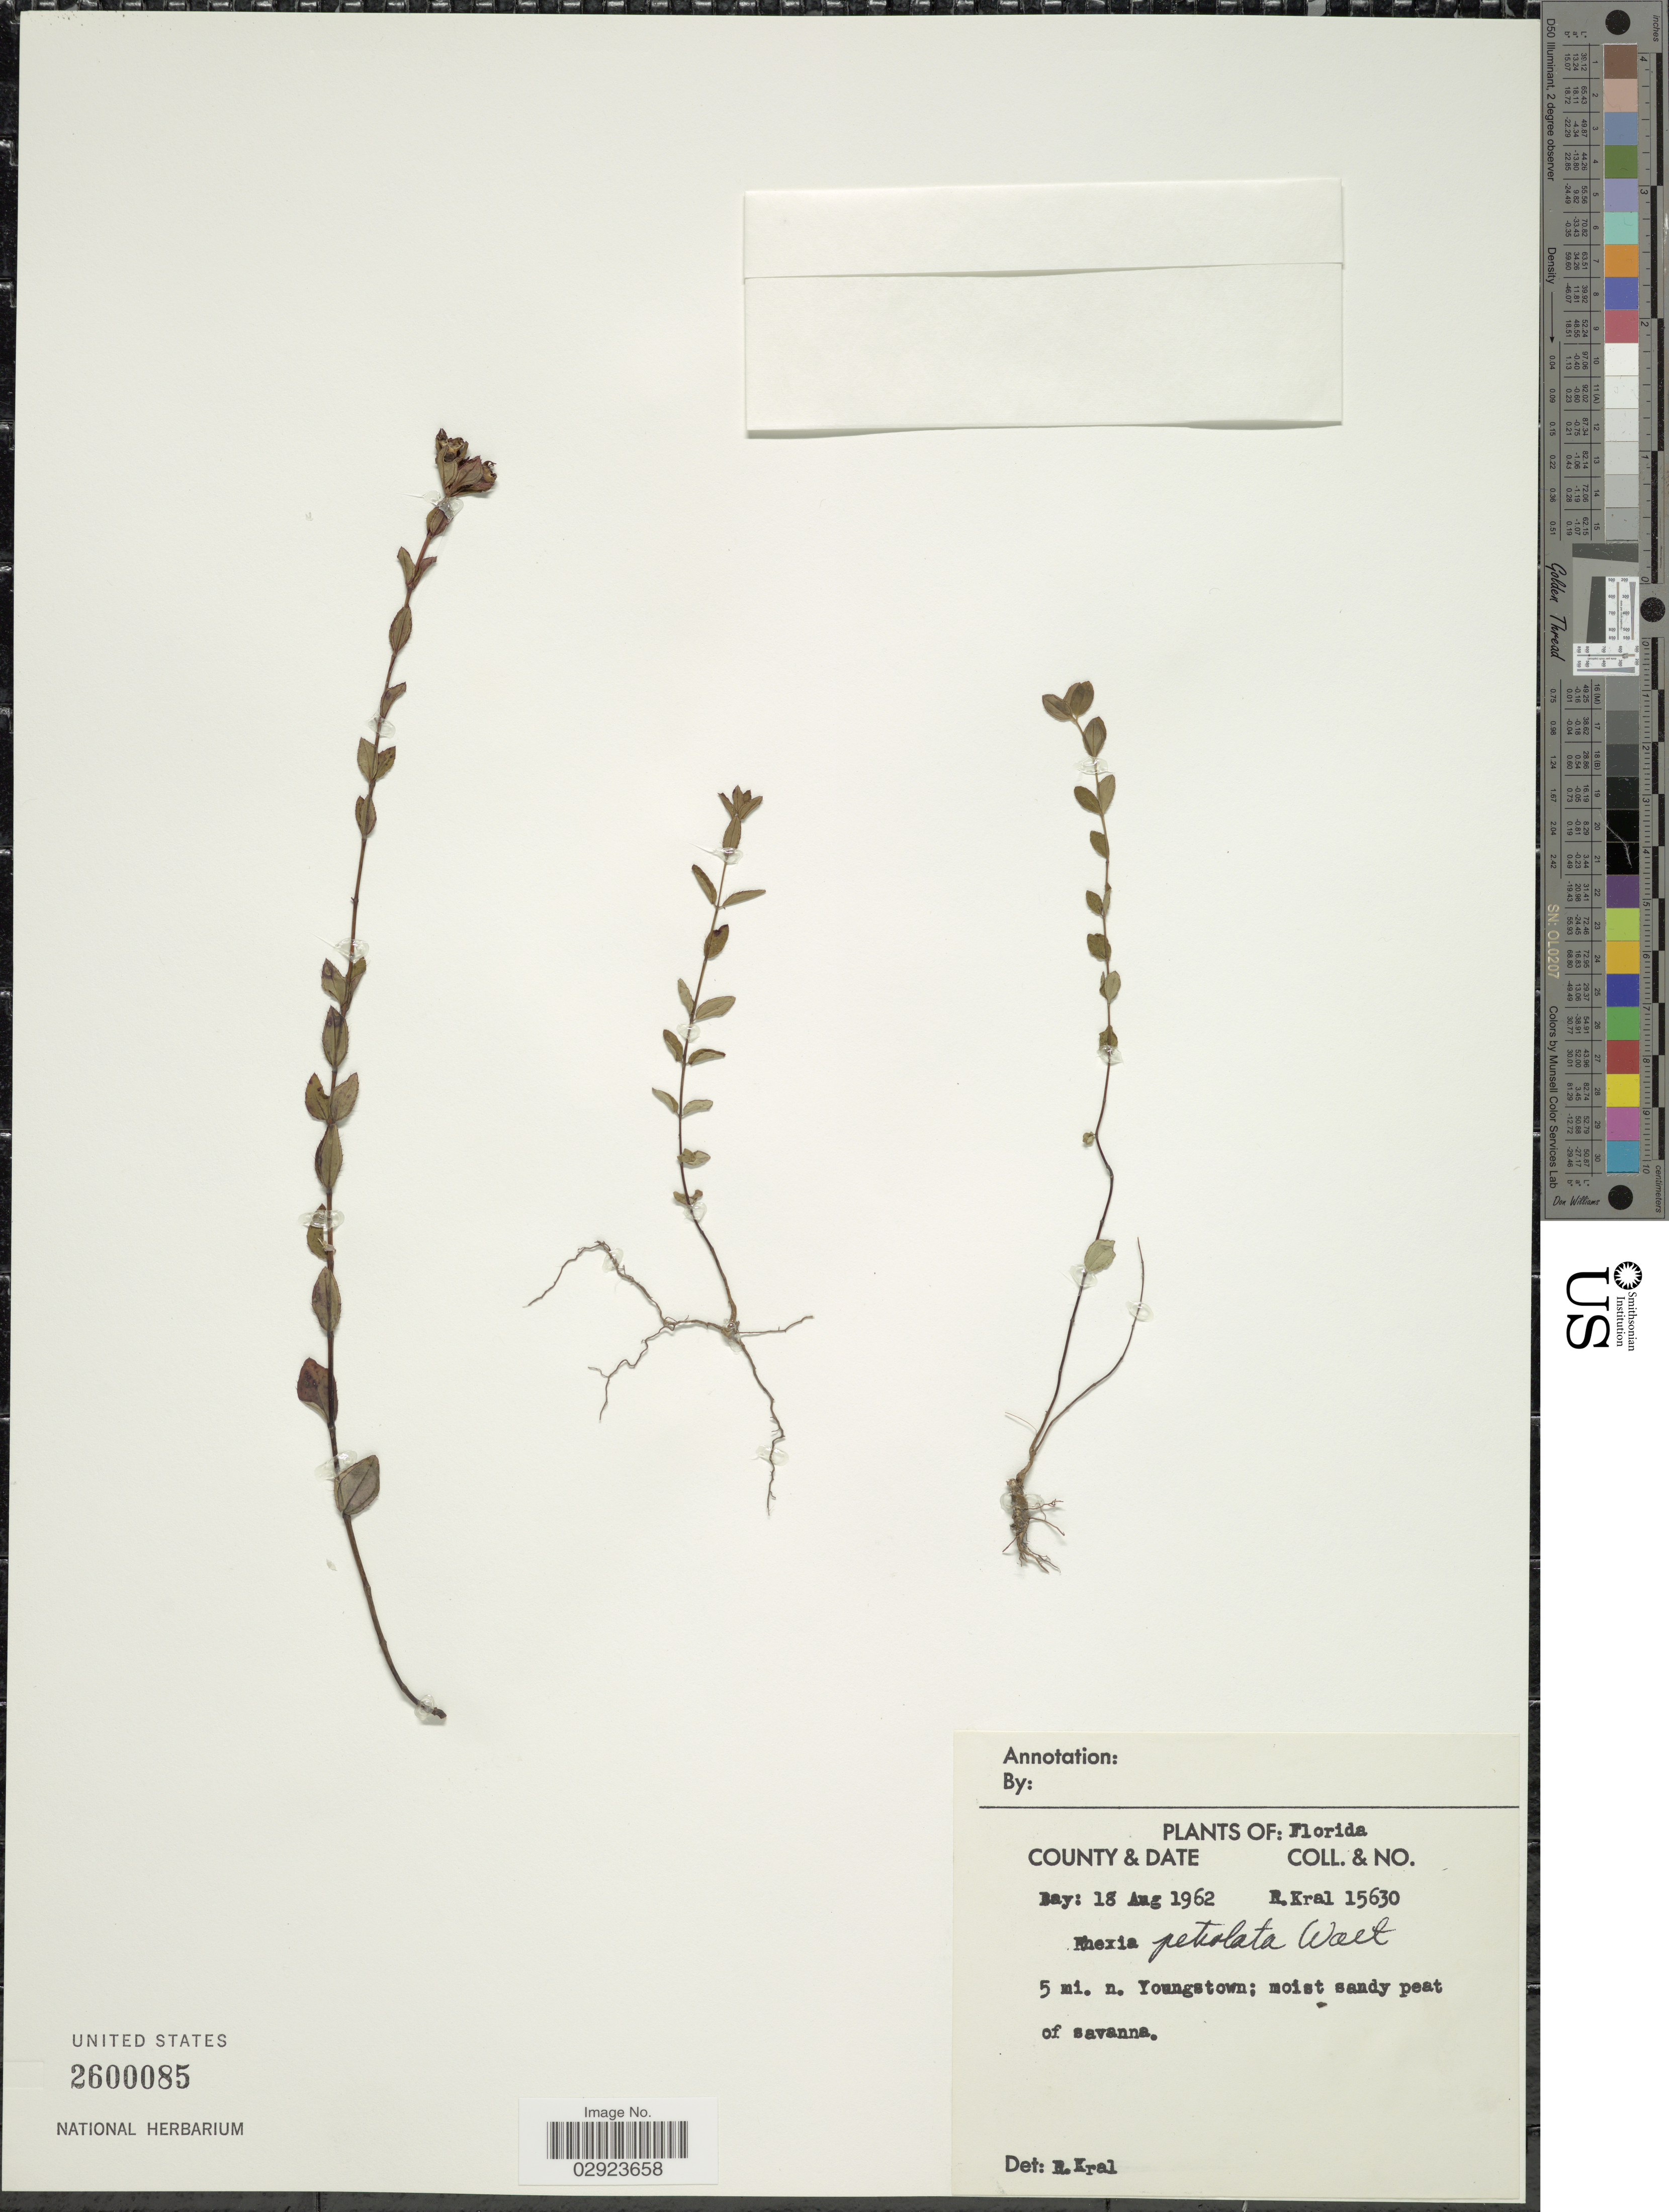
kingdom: Plantae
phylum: Tracheophyta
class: Magnoliopsida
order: Myrtales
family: Melastomataceae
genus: Rhexia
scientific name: Rhexia petiolata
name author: Walter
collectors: R. Kral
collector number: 15630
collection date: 1962-08-18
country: United States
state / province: Florida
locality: Bay. 5 mi. n. Youngstown.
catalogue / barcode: US 2600085